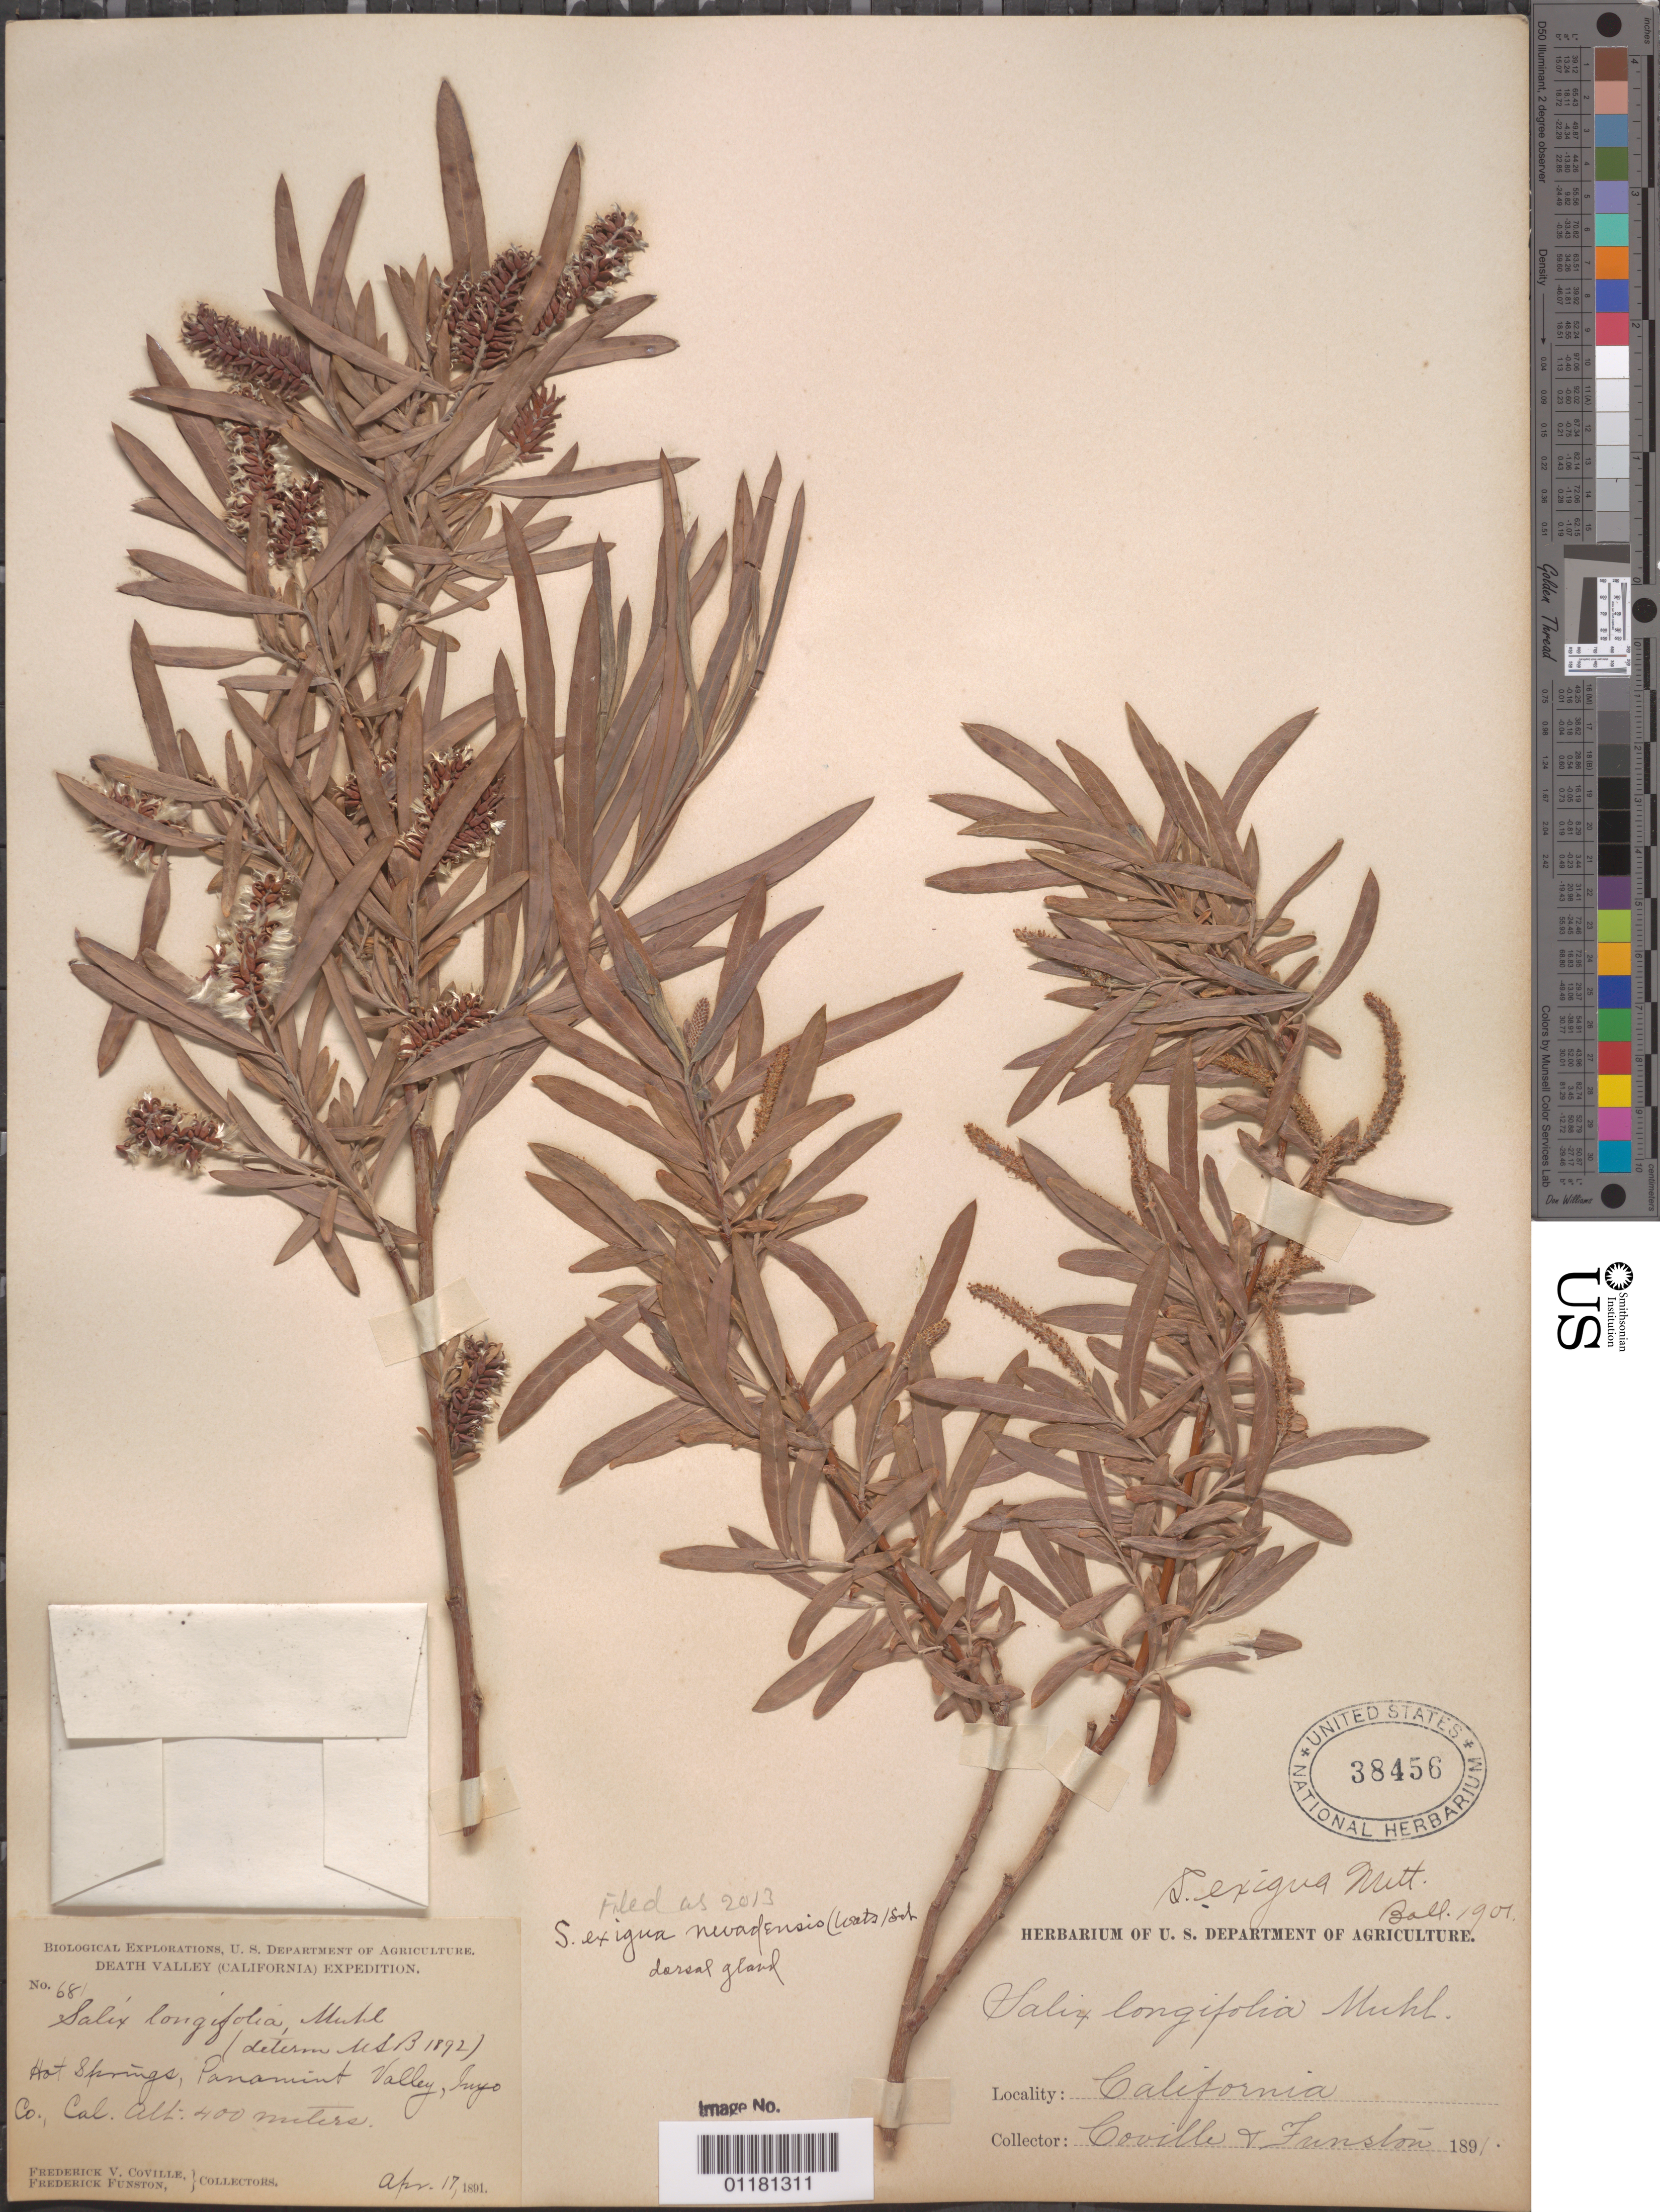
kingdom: Plantae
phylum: Tracheophyta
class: Magnoliopsida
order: Malpighiales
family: Salicaceae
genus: Salix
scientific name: Salix exigua var. nevadensis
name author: (S. Watson) C.K. Schneid.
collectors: F. V. Coville & F. Funston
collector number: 681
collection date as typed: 17 Apr 1891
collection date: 1891-04-17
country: United States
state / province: California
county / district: Inyo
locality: Hot Springs, Panamint Valley.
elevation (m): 400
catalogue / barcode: US 38456